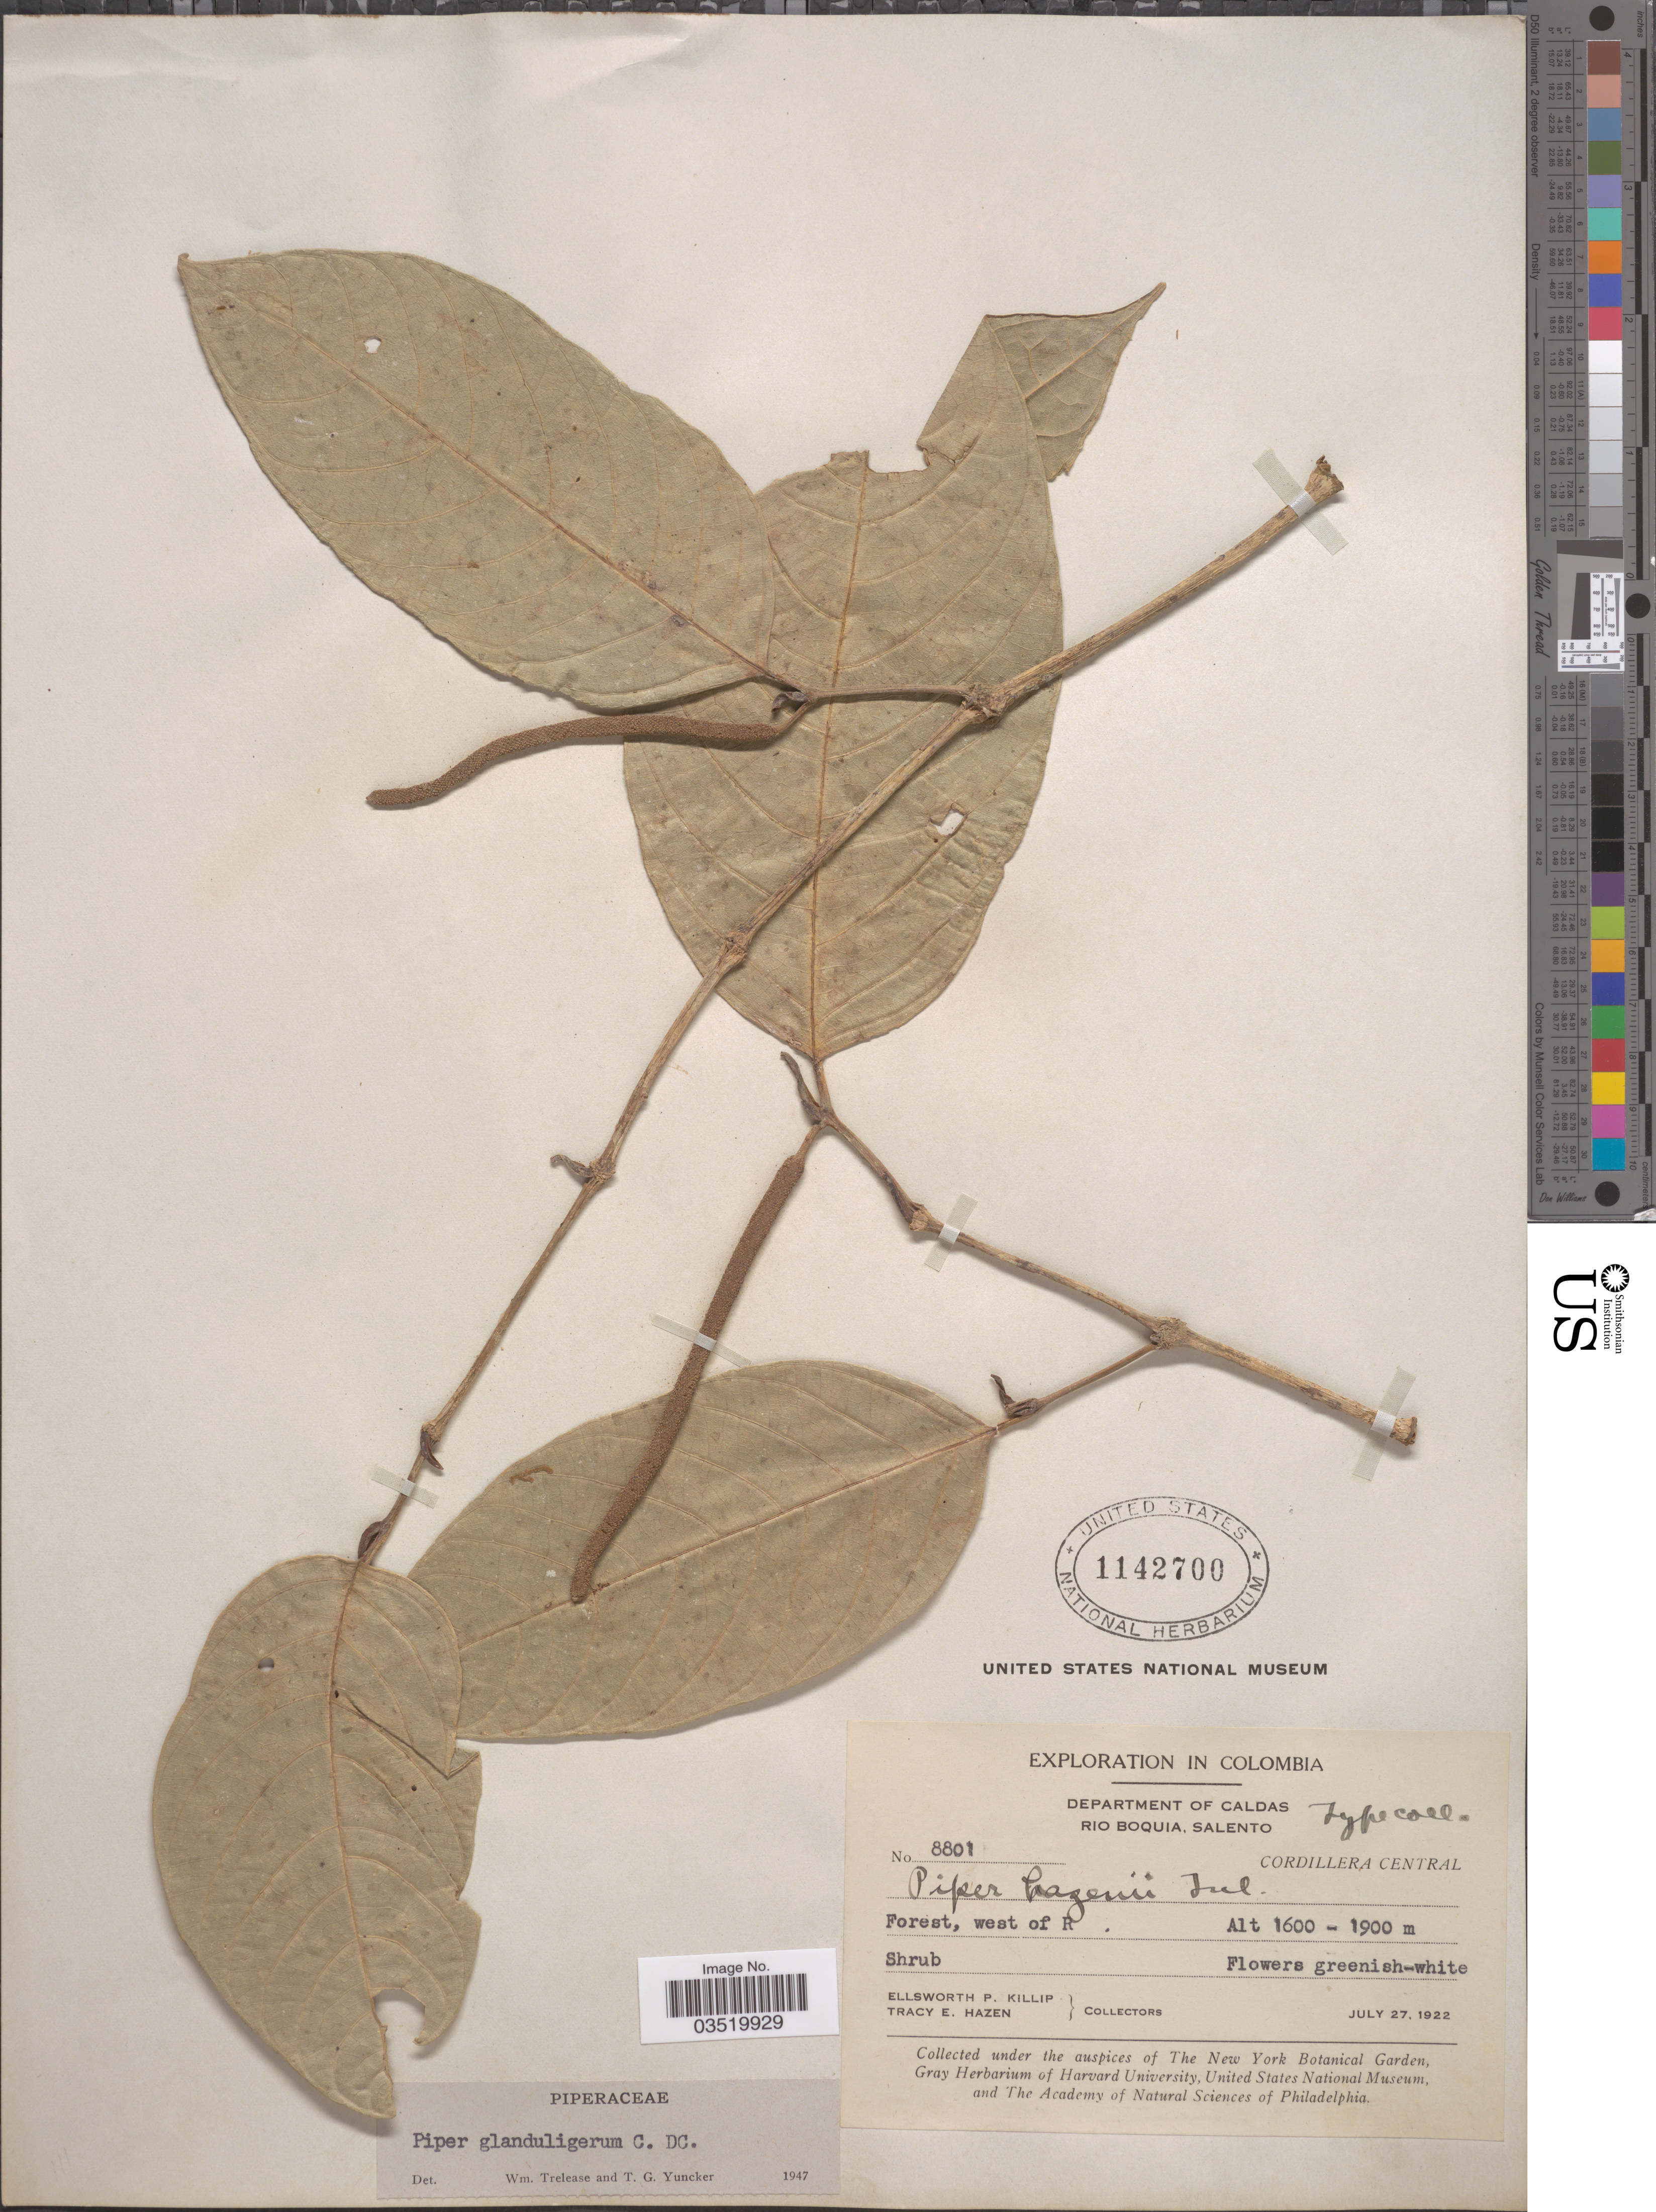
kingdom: Plantae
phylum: Tracheophyta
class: Magnoliopsida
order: Piperales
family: Piperaceae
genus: Piper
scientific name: Piper glanduligerum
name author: C. DC.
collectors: E. P. Killip & T. E. Hazen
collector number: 8801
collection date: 1922-07-27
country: Colombia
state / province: Caldas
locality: Department of Caldas. Rio Boquia, Salento. Cordillera Central. Forest, west of R.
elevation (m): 1600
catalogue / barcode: US 1142700